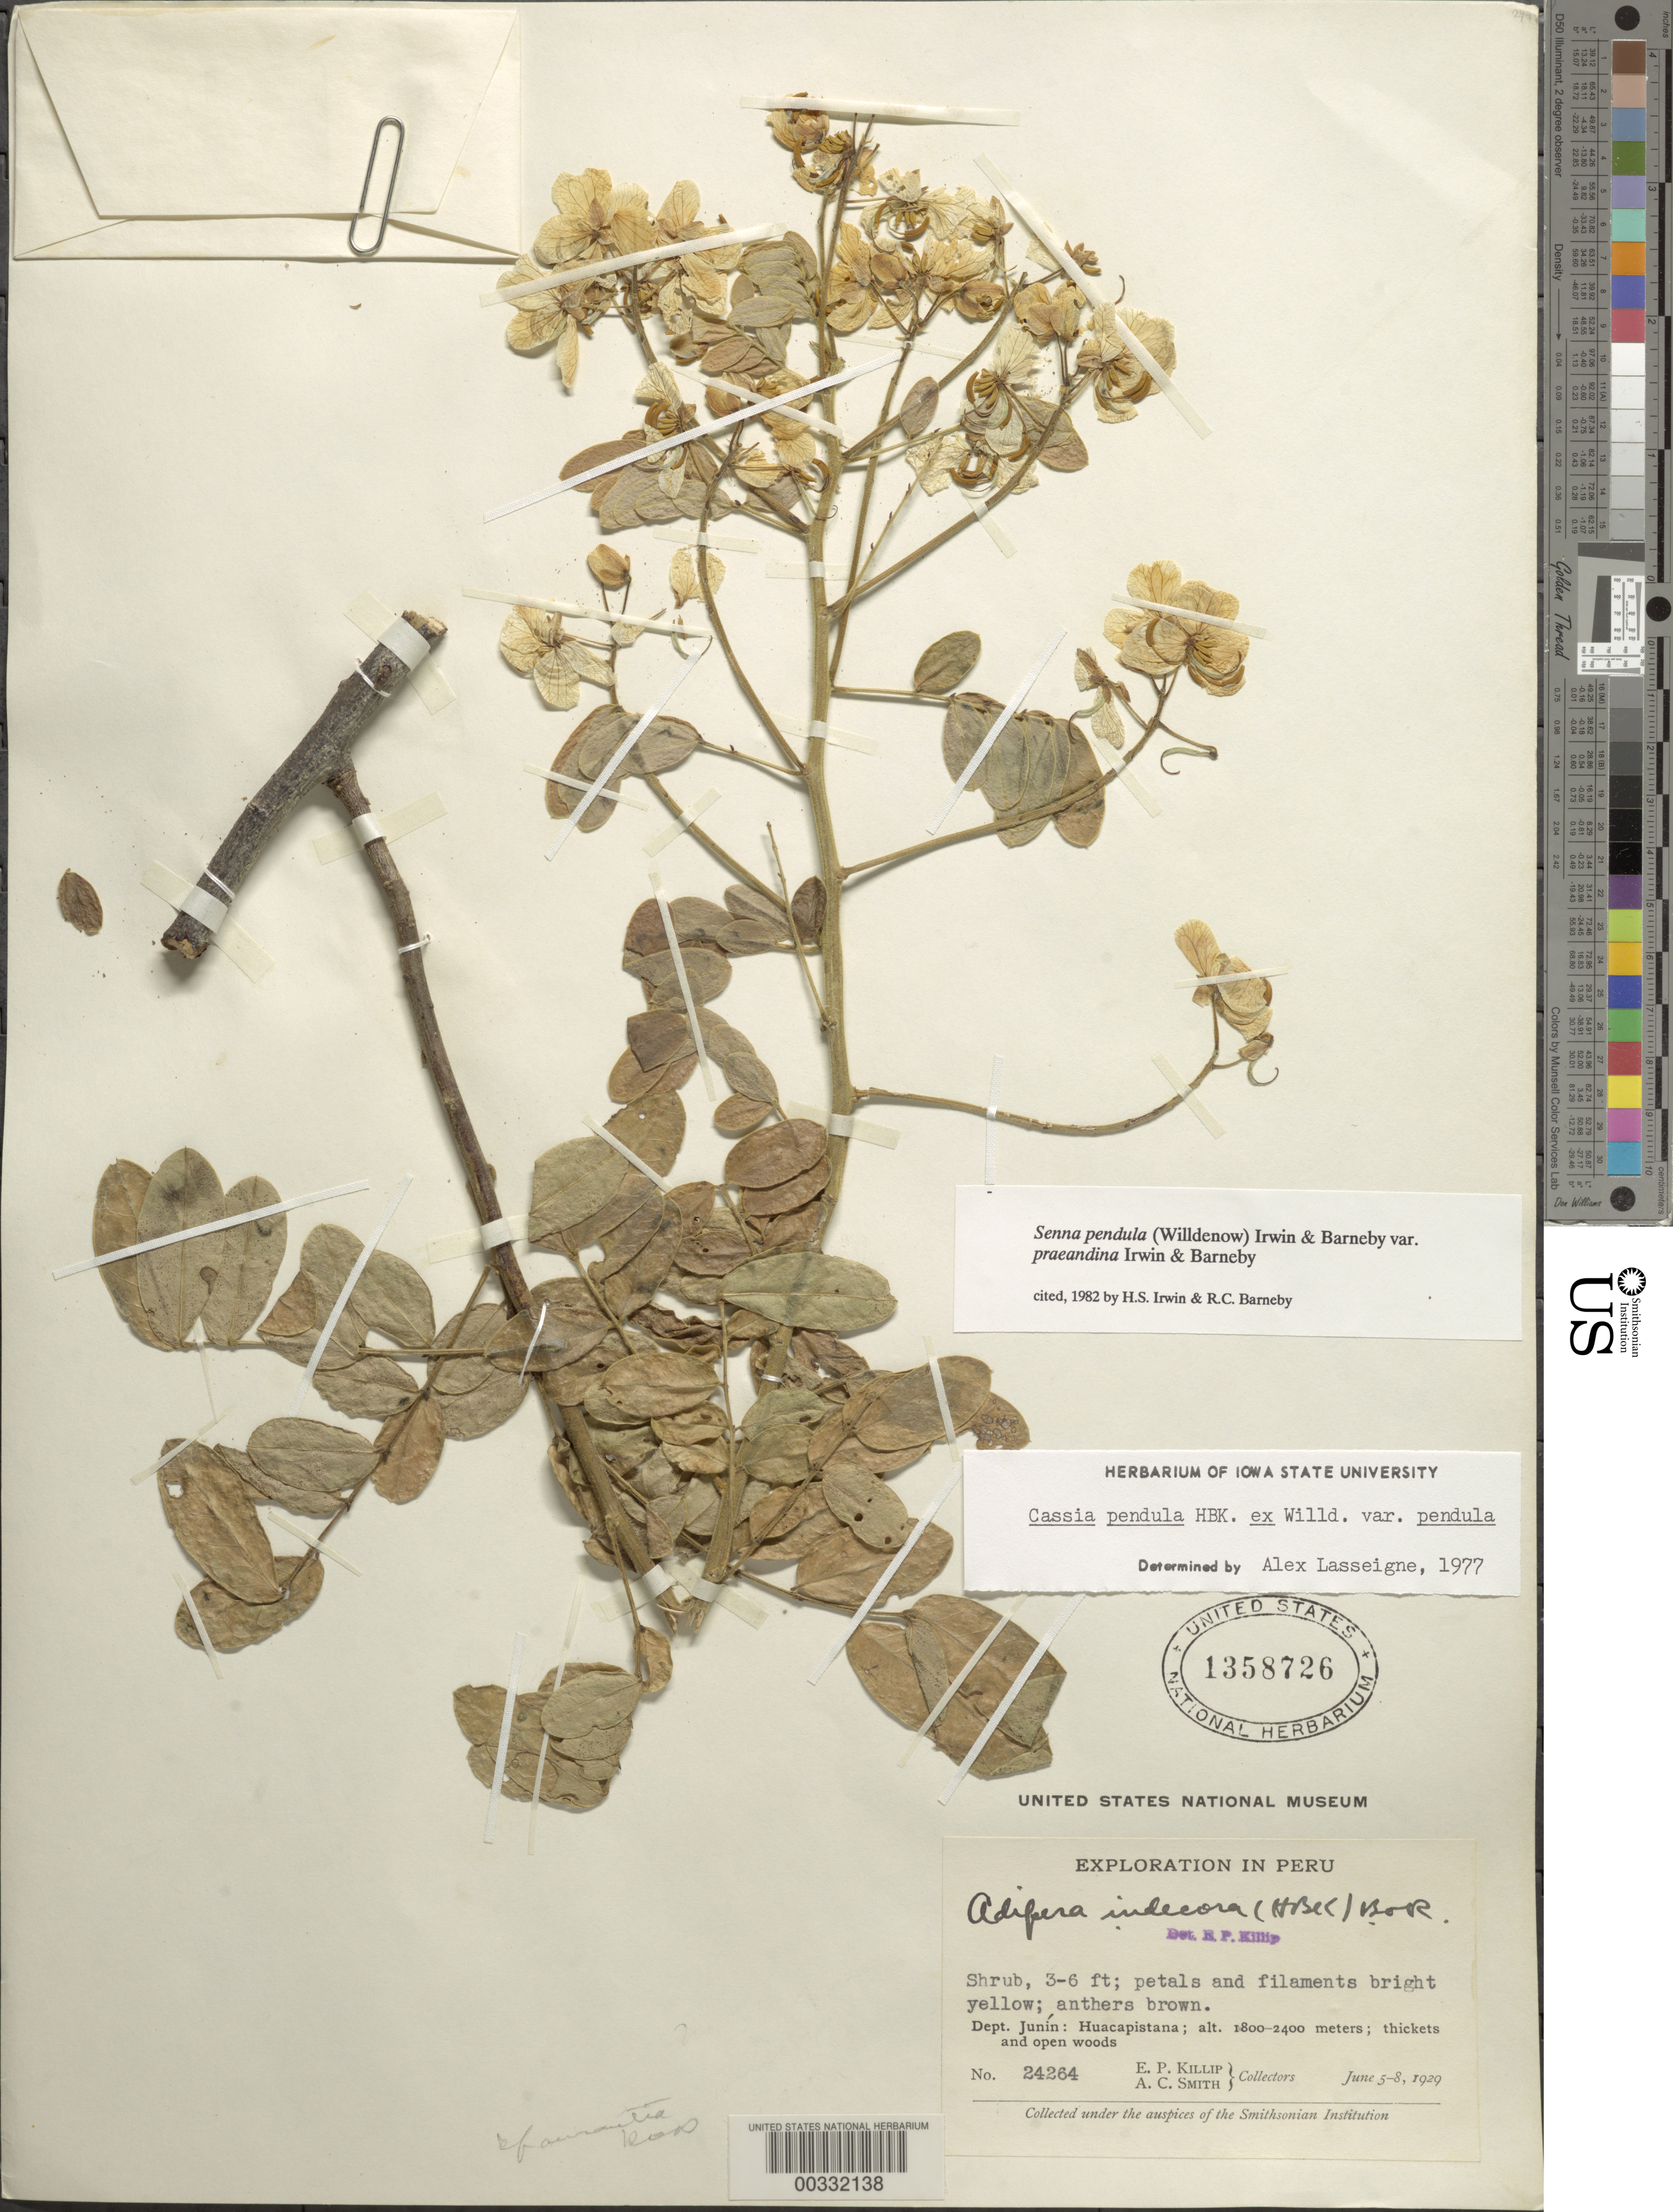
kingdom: Plantae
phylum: Tracheophyta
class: Magnoliopsida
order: Fabales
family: Fabaceae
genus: Senna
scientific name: Senna pendula var. praeandina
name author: H.S. Irwin & Barneby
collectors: E. P. Killip & A. C. Smith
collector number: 24264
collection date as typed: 05 Jun 1929 to 08 Jun 1929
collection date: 1929-06-05/1929-06-08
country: Peru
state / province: Junín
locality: Huacapistana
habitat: Thickets and open woods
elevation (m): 1800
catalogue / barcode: US 1358726